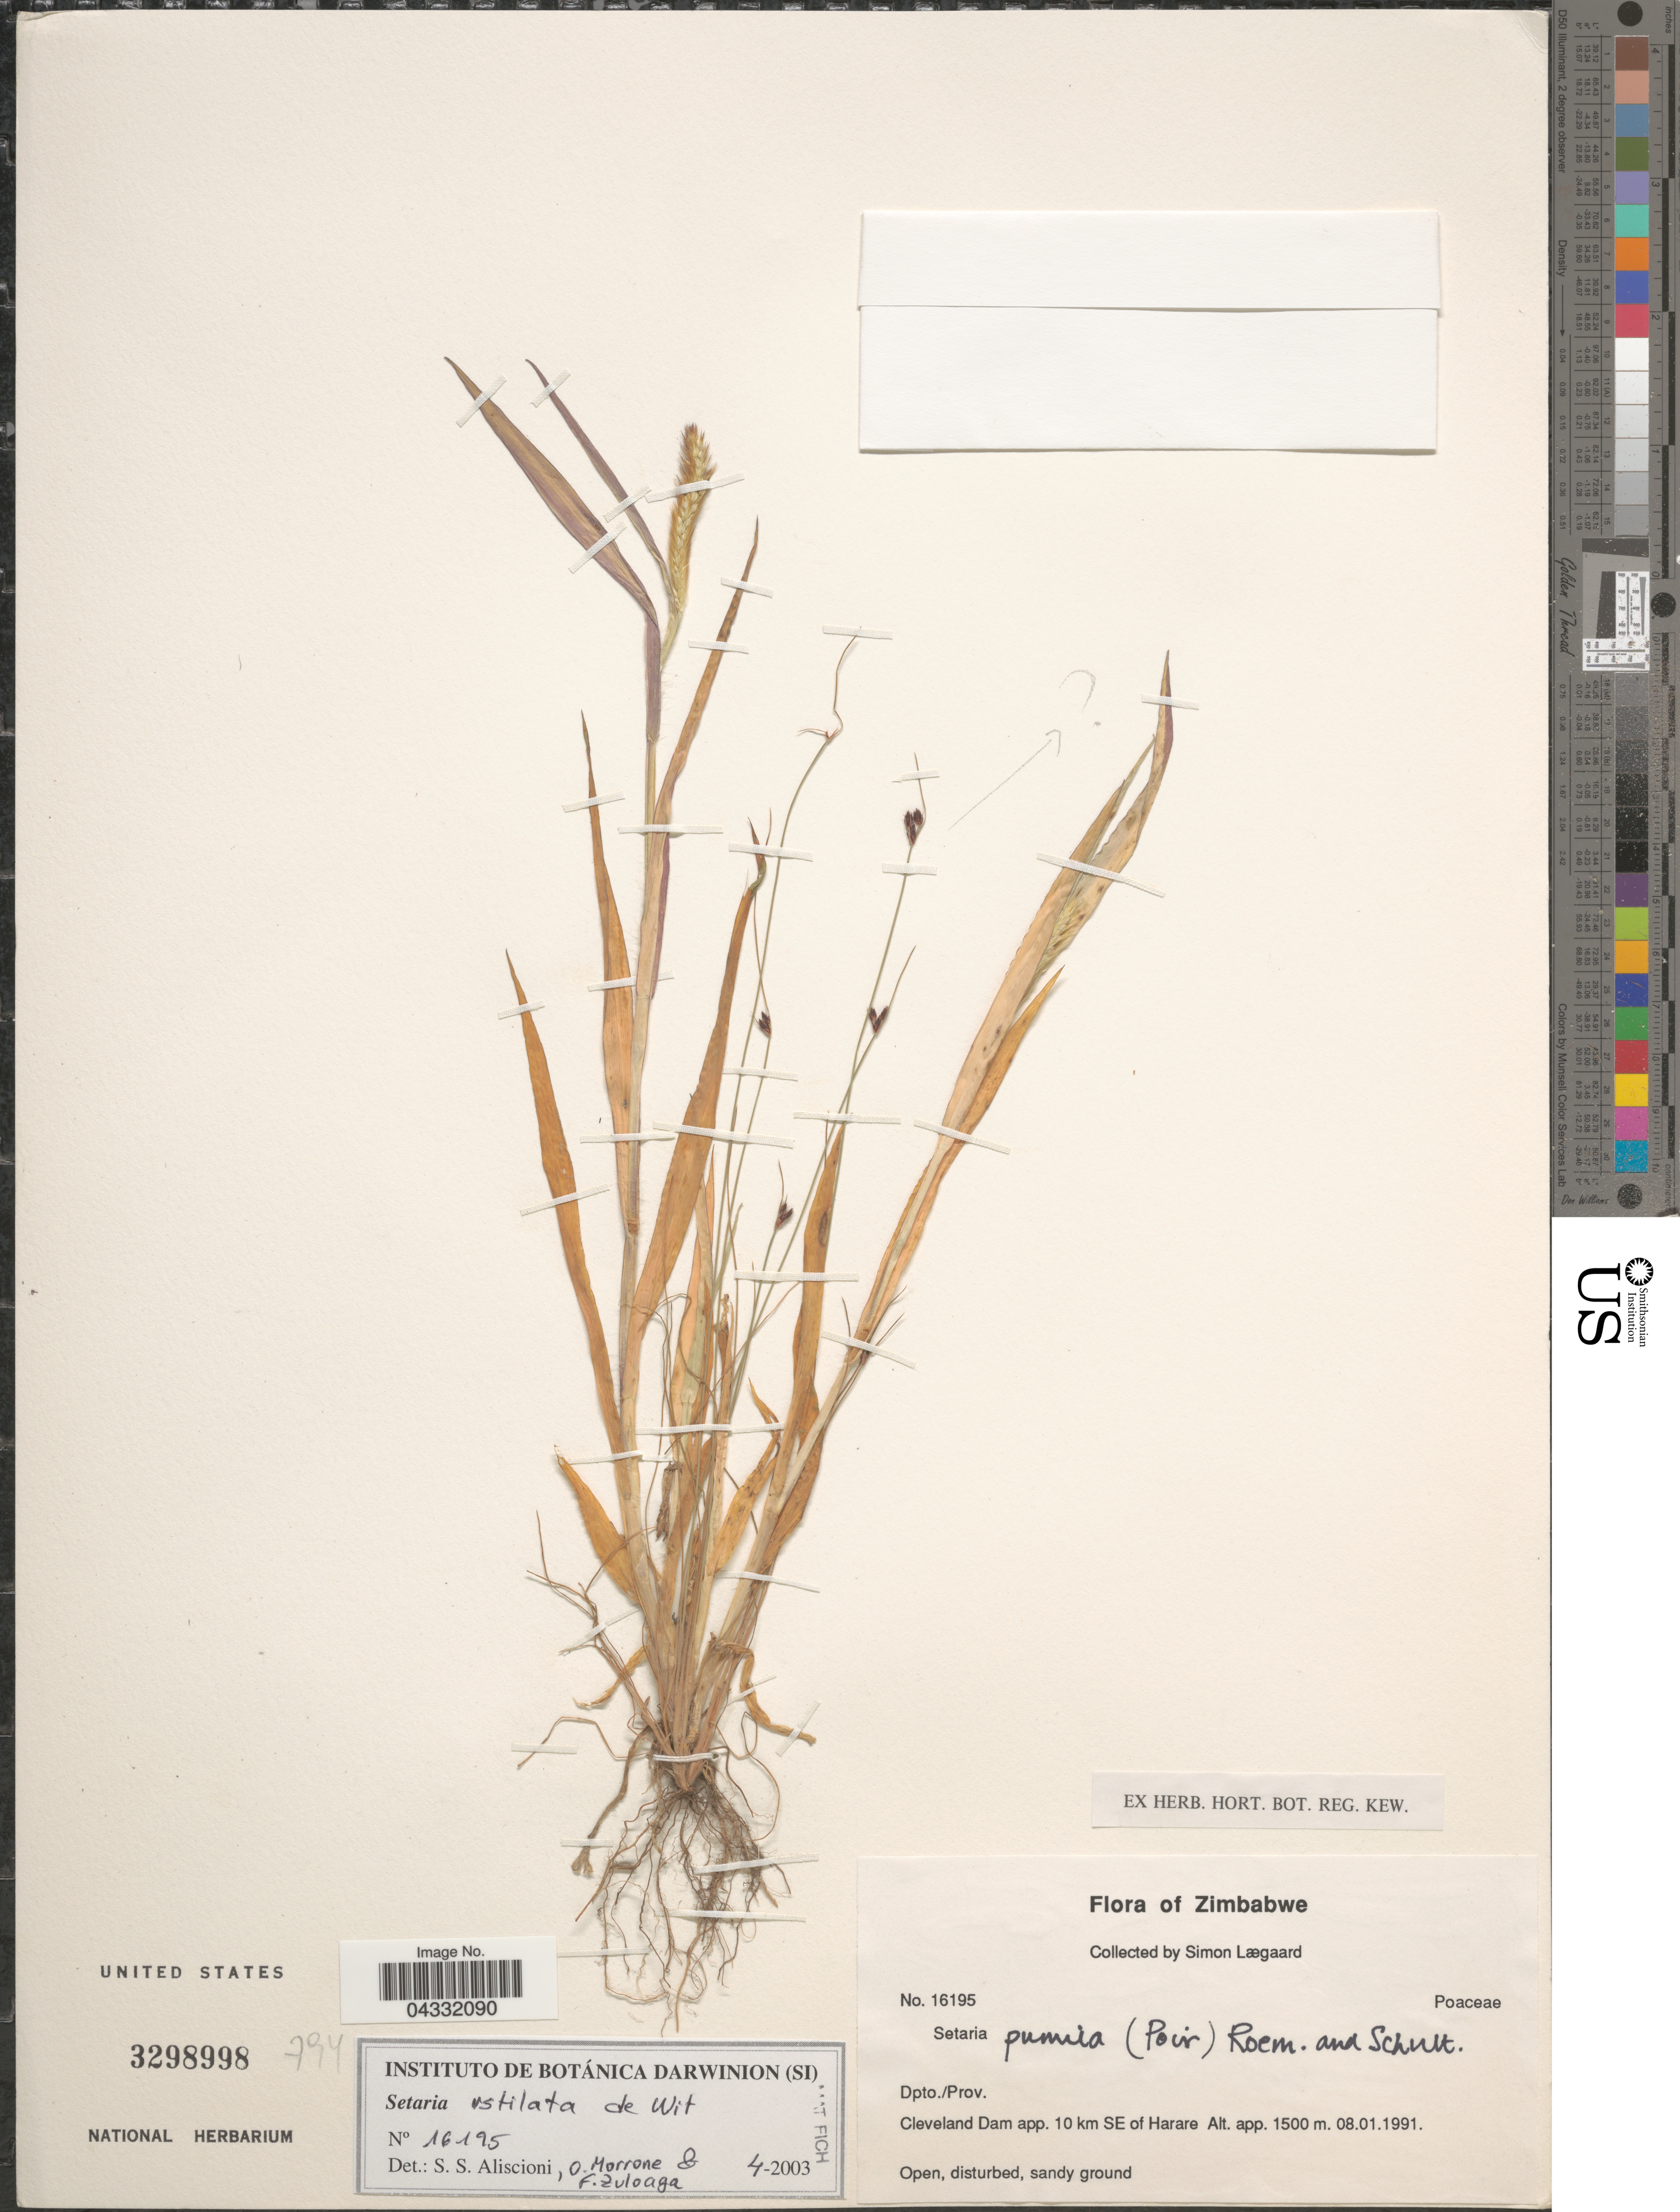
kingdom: Plantae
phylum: Tracheophyta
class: Liliopsida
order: Poales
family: Poaceae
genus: Setaria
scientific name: Setaria ustilata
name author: de Wit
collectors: S. Lægaard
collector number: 16195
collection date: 1991-01-08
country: Zimbabwe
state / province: Harare (city)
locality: Dpto./Prov. Cleveland Dam app. 10 km SE of Harare.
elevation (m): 1500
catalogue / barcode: US 3298998